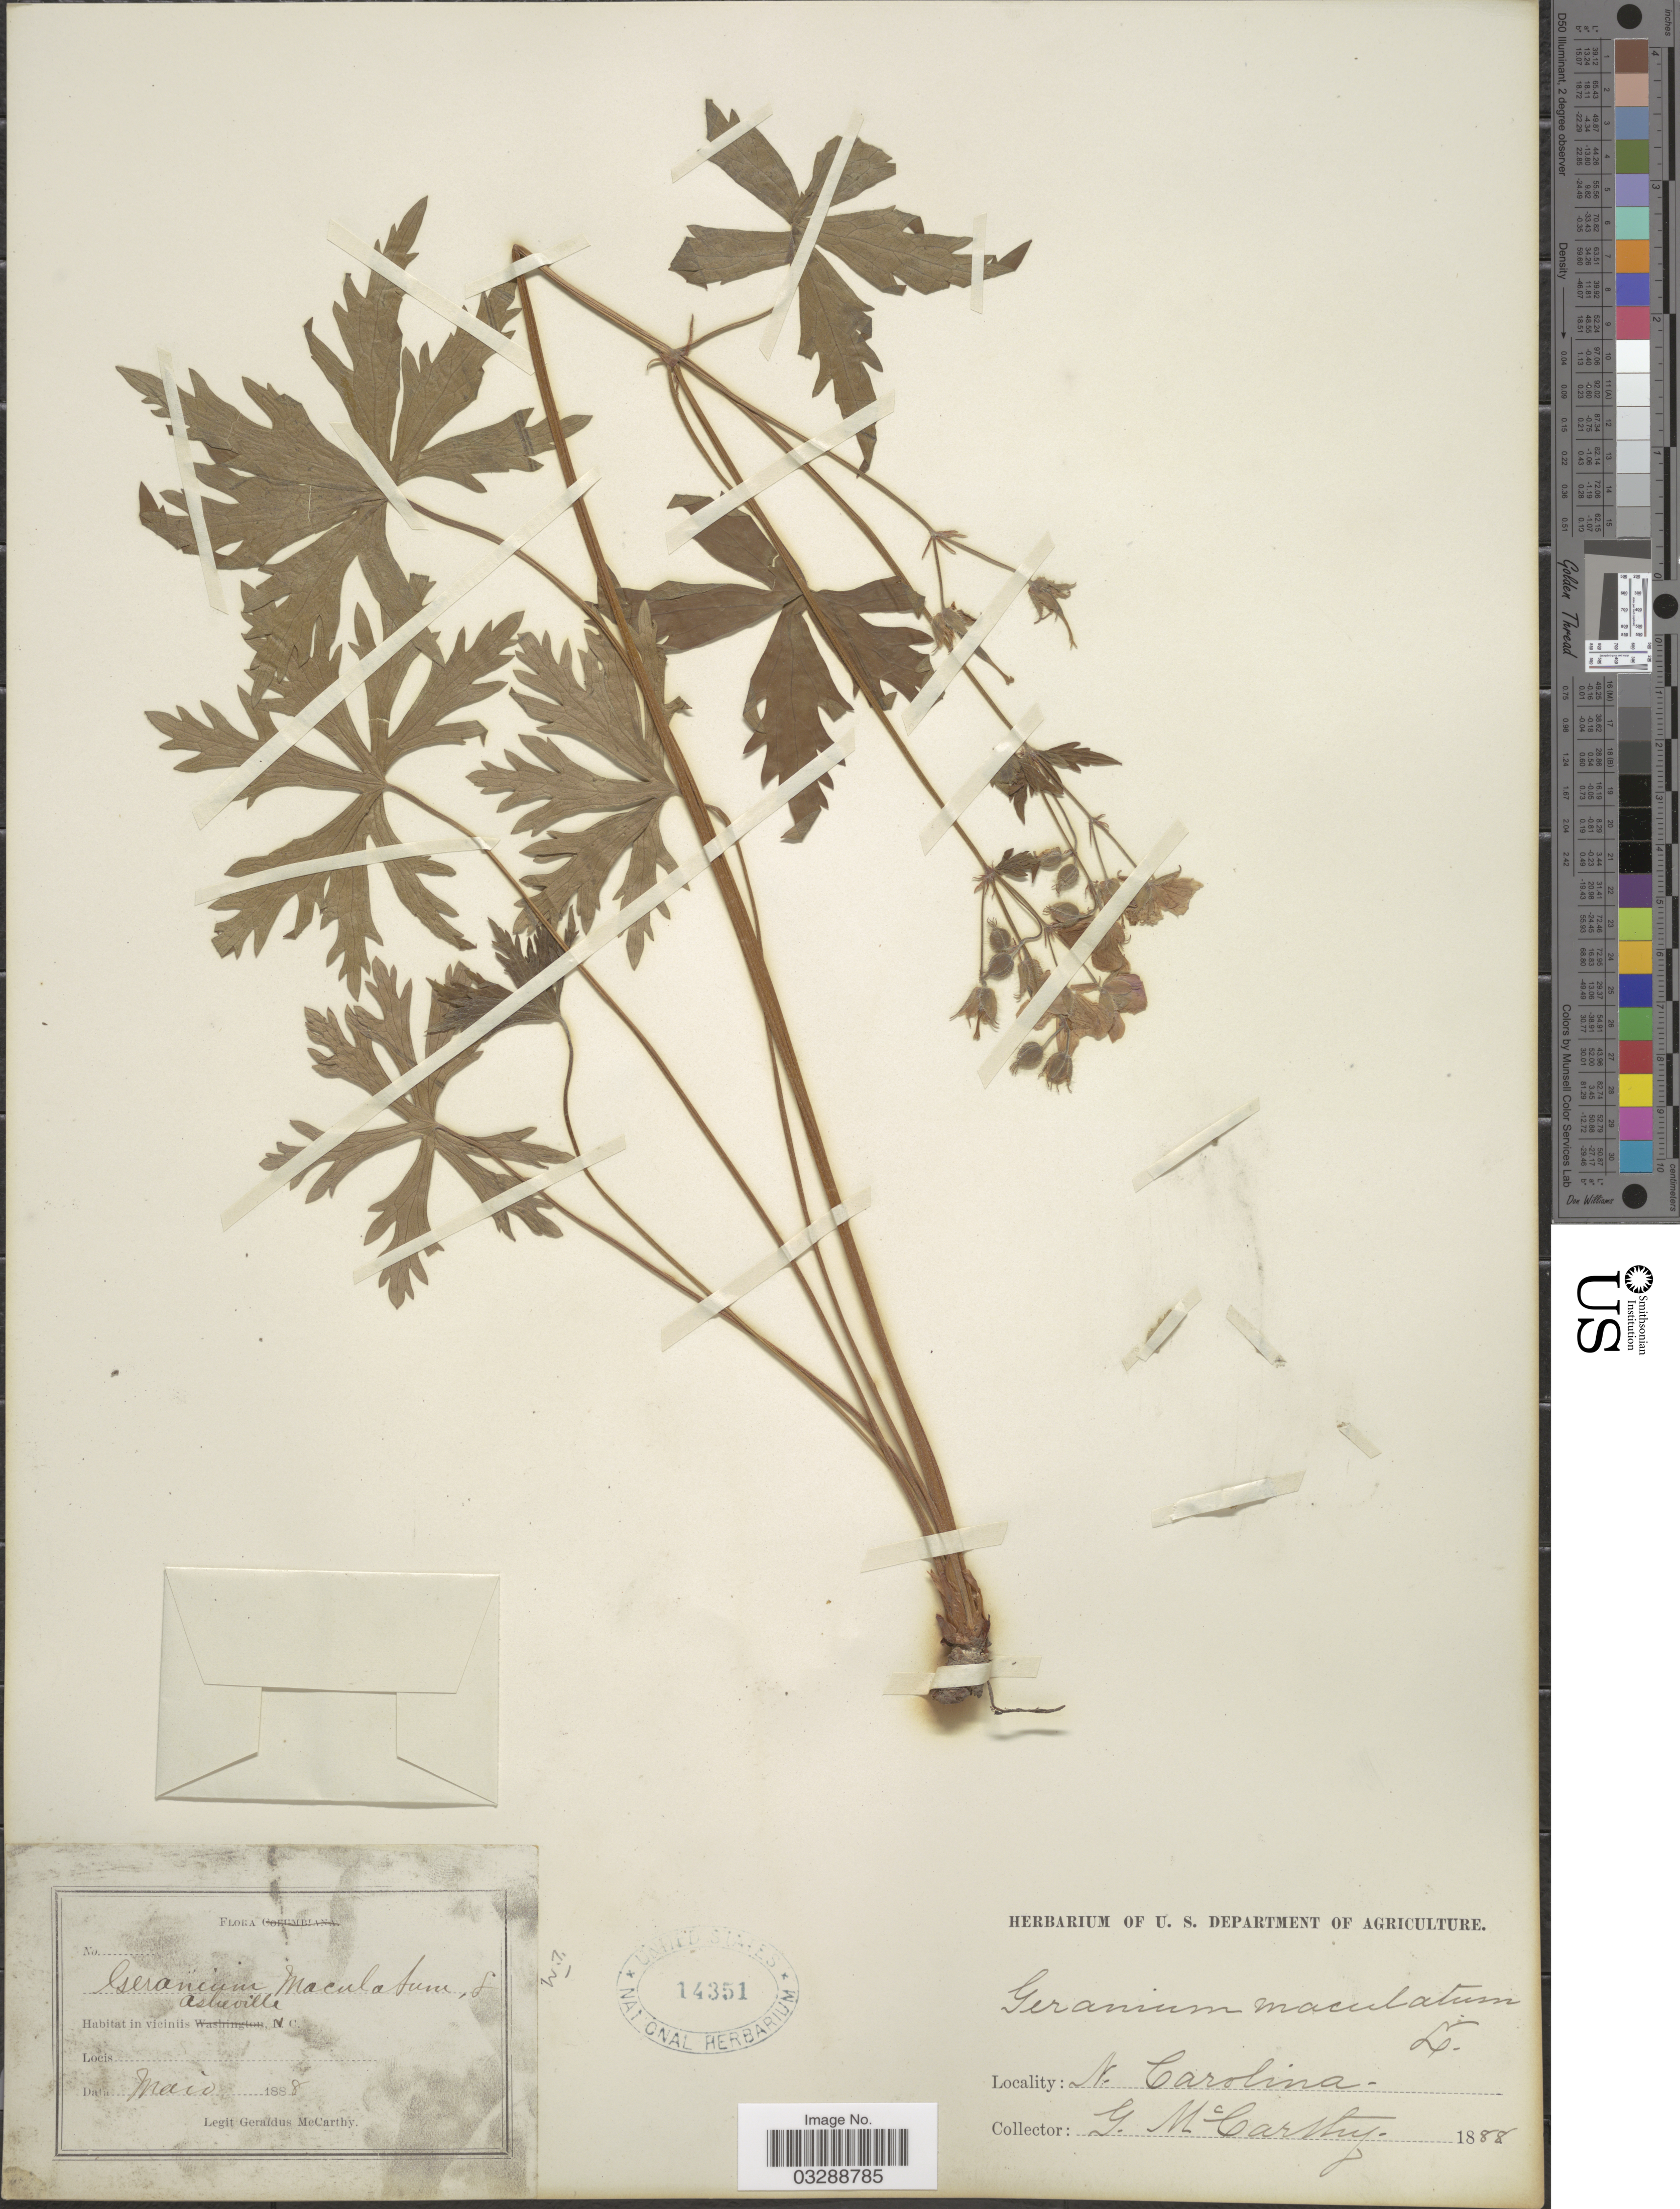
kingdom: Plantae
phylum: Tracheophyta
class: Magnoliopsida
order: Geraniales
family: Geraniaceae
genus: Geranium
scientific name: Geranium maculatum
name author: L.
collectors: M. McCarthy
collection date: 1888-05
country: United States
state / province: North Carolina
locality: In viciniis Asheville.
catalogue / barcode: US 14351